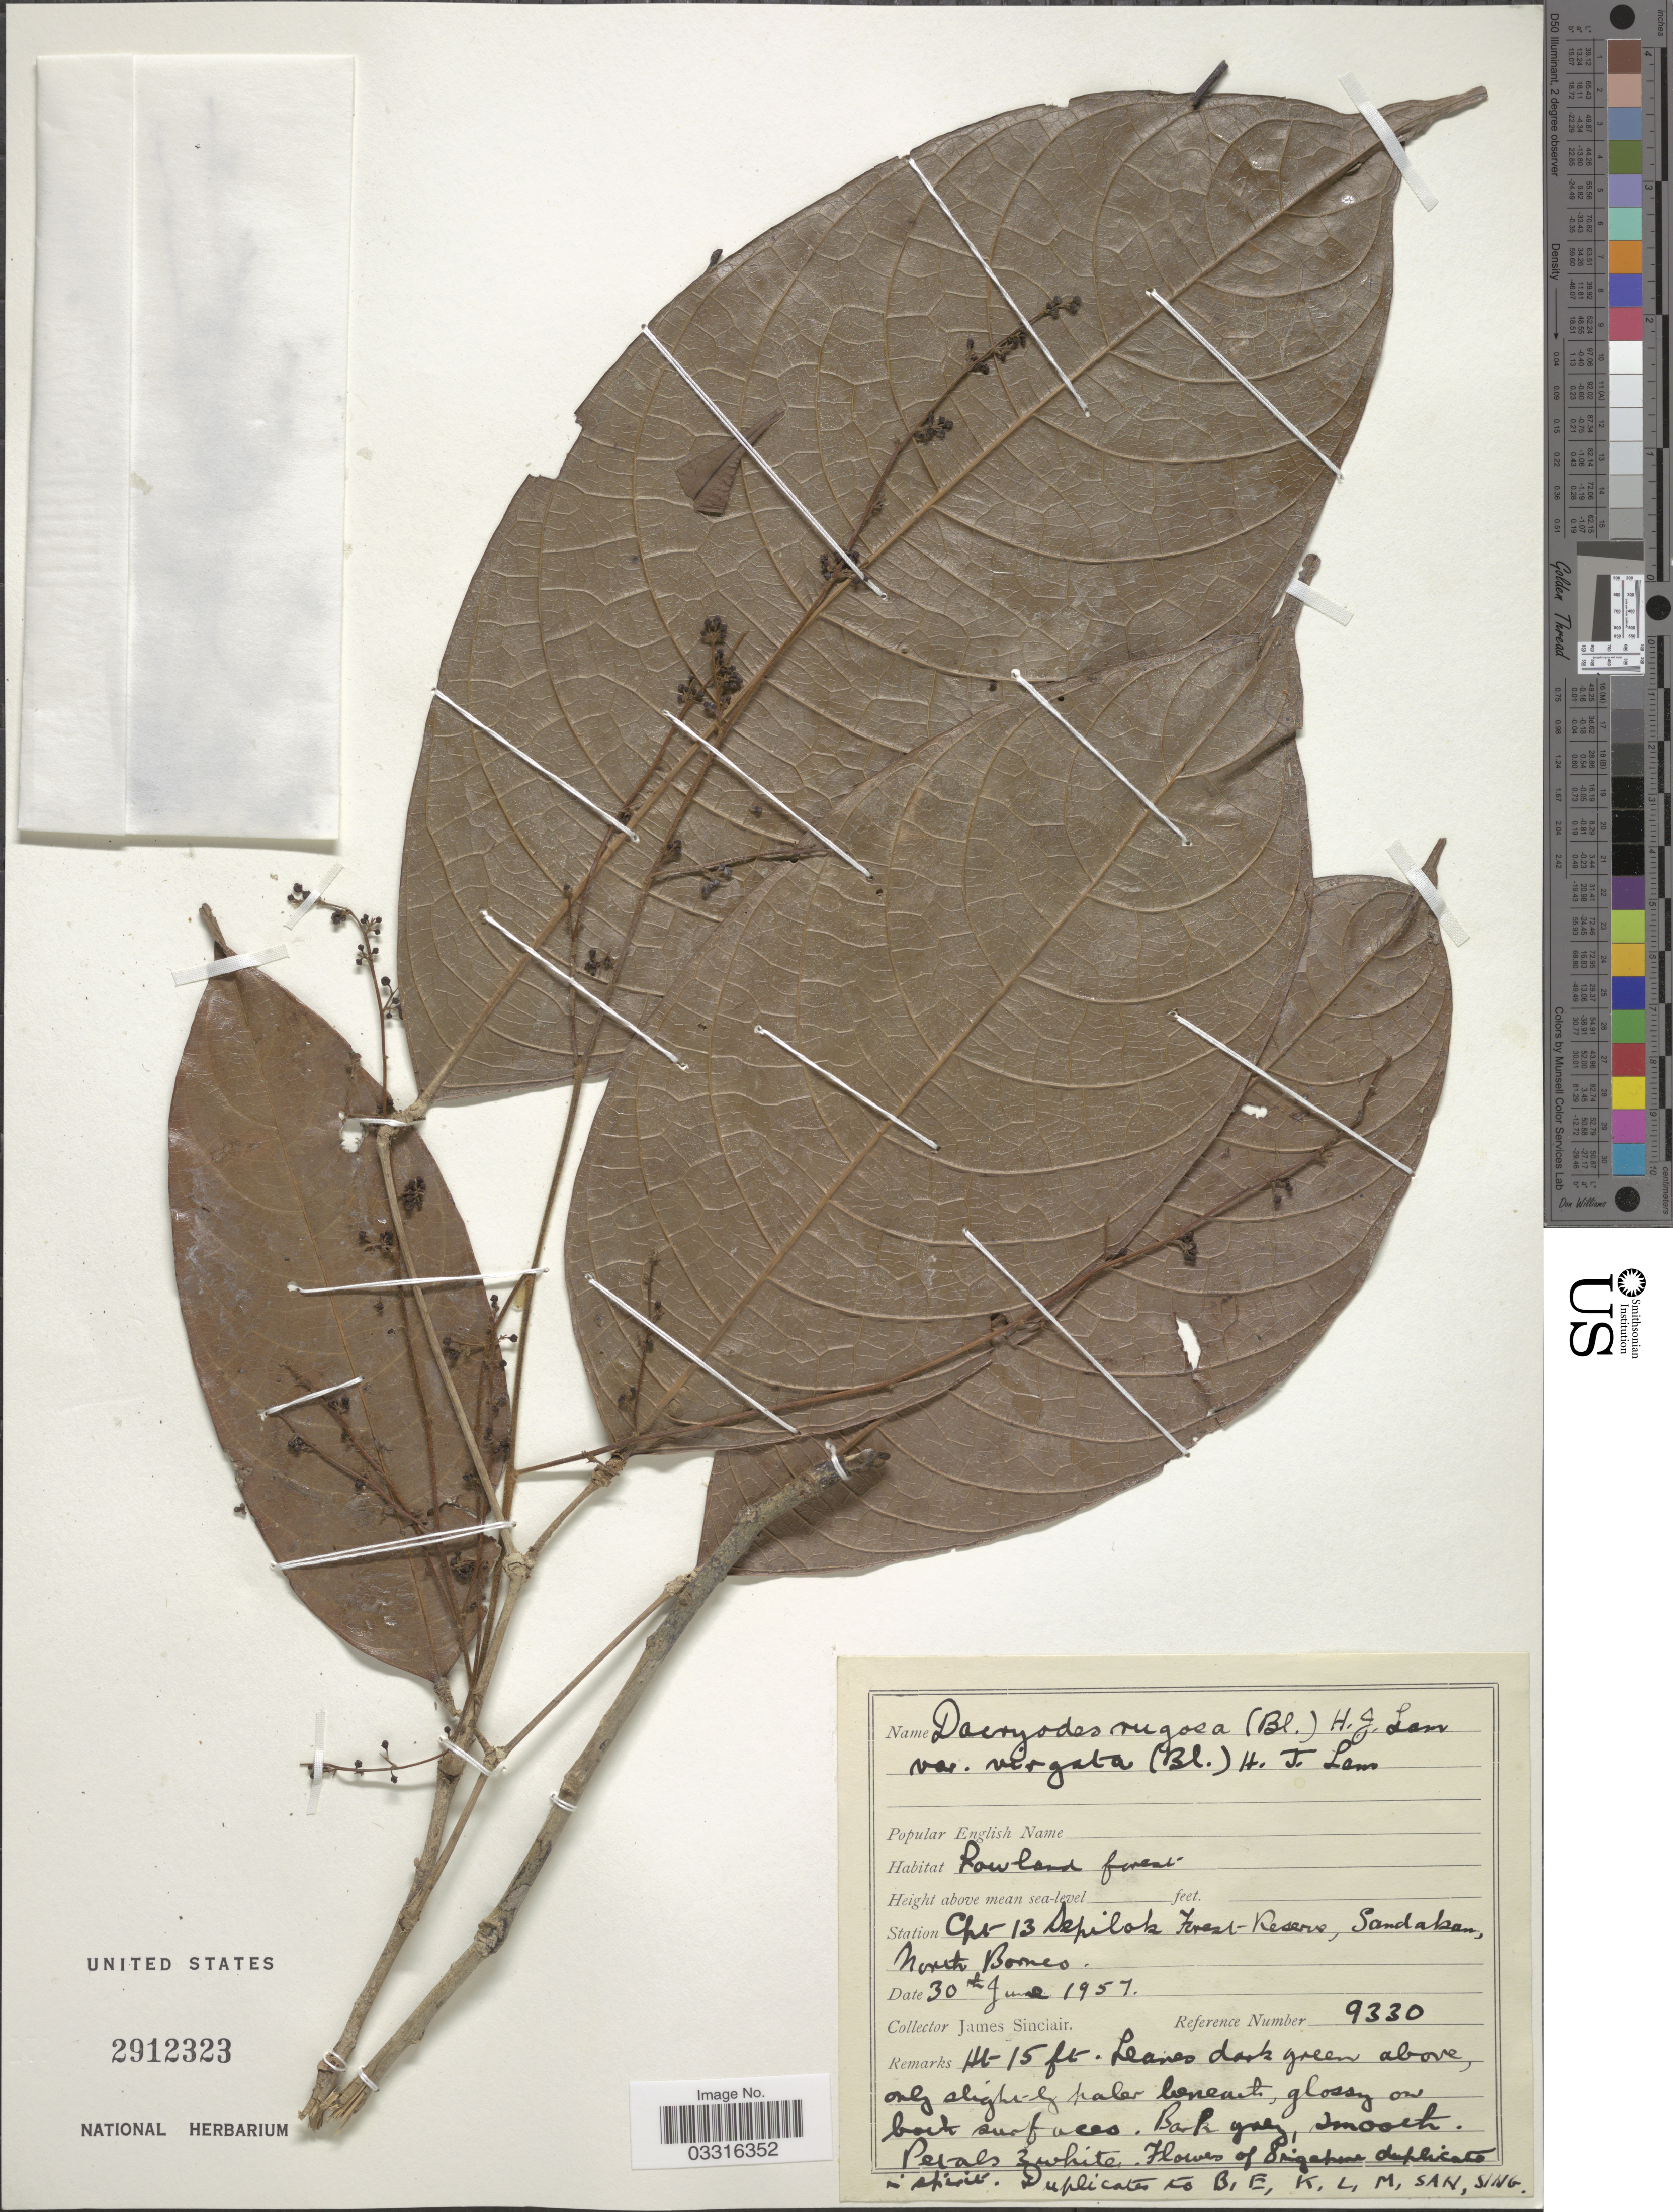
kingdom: Plantae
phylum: Tracheophyta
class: Magnoliopsida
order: Sapindales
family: Burseraceae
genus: Dacryodes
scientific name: Dacryodes rugosa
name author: (Blume) H.J. Lam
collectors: J. Sinclair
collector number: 9330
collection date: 1957-06-30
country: Malaysia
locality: Station Cpt13 Depilok Forest Reserve-Reserve, Sandakan, North Borneo.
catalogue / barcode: US 2912323